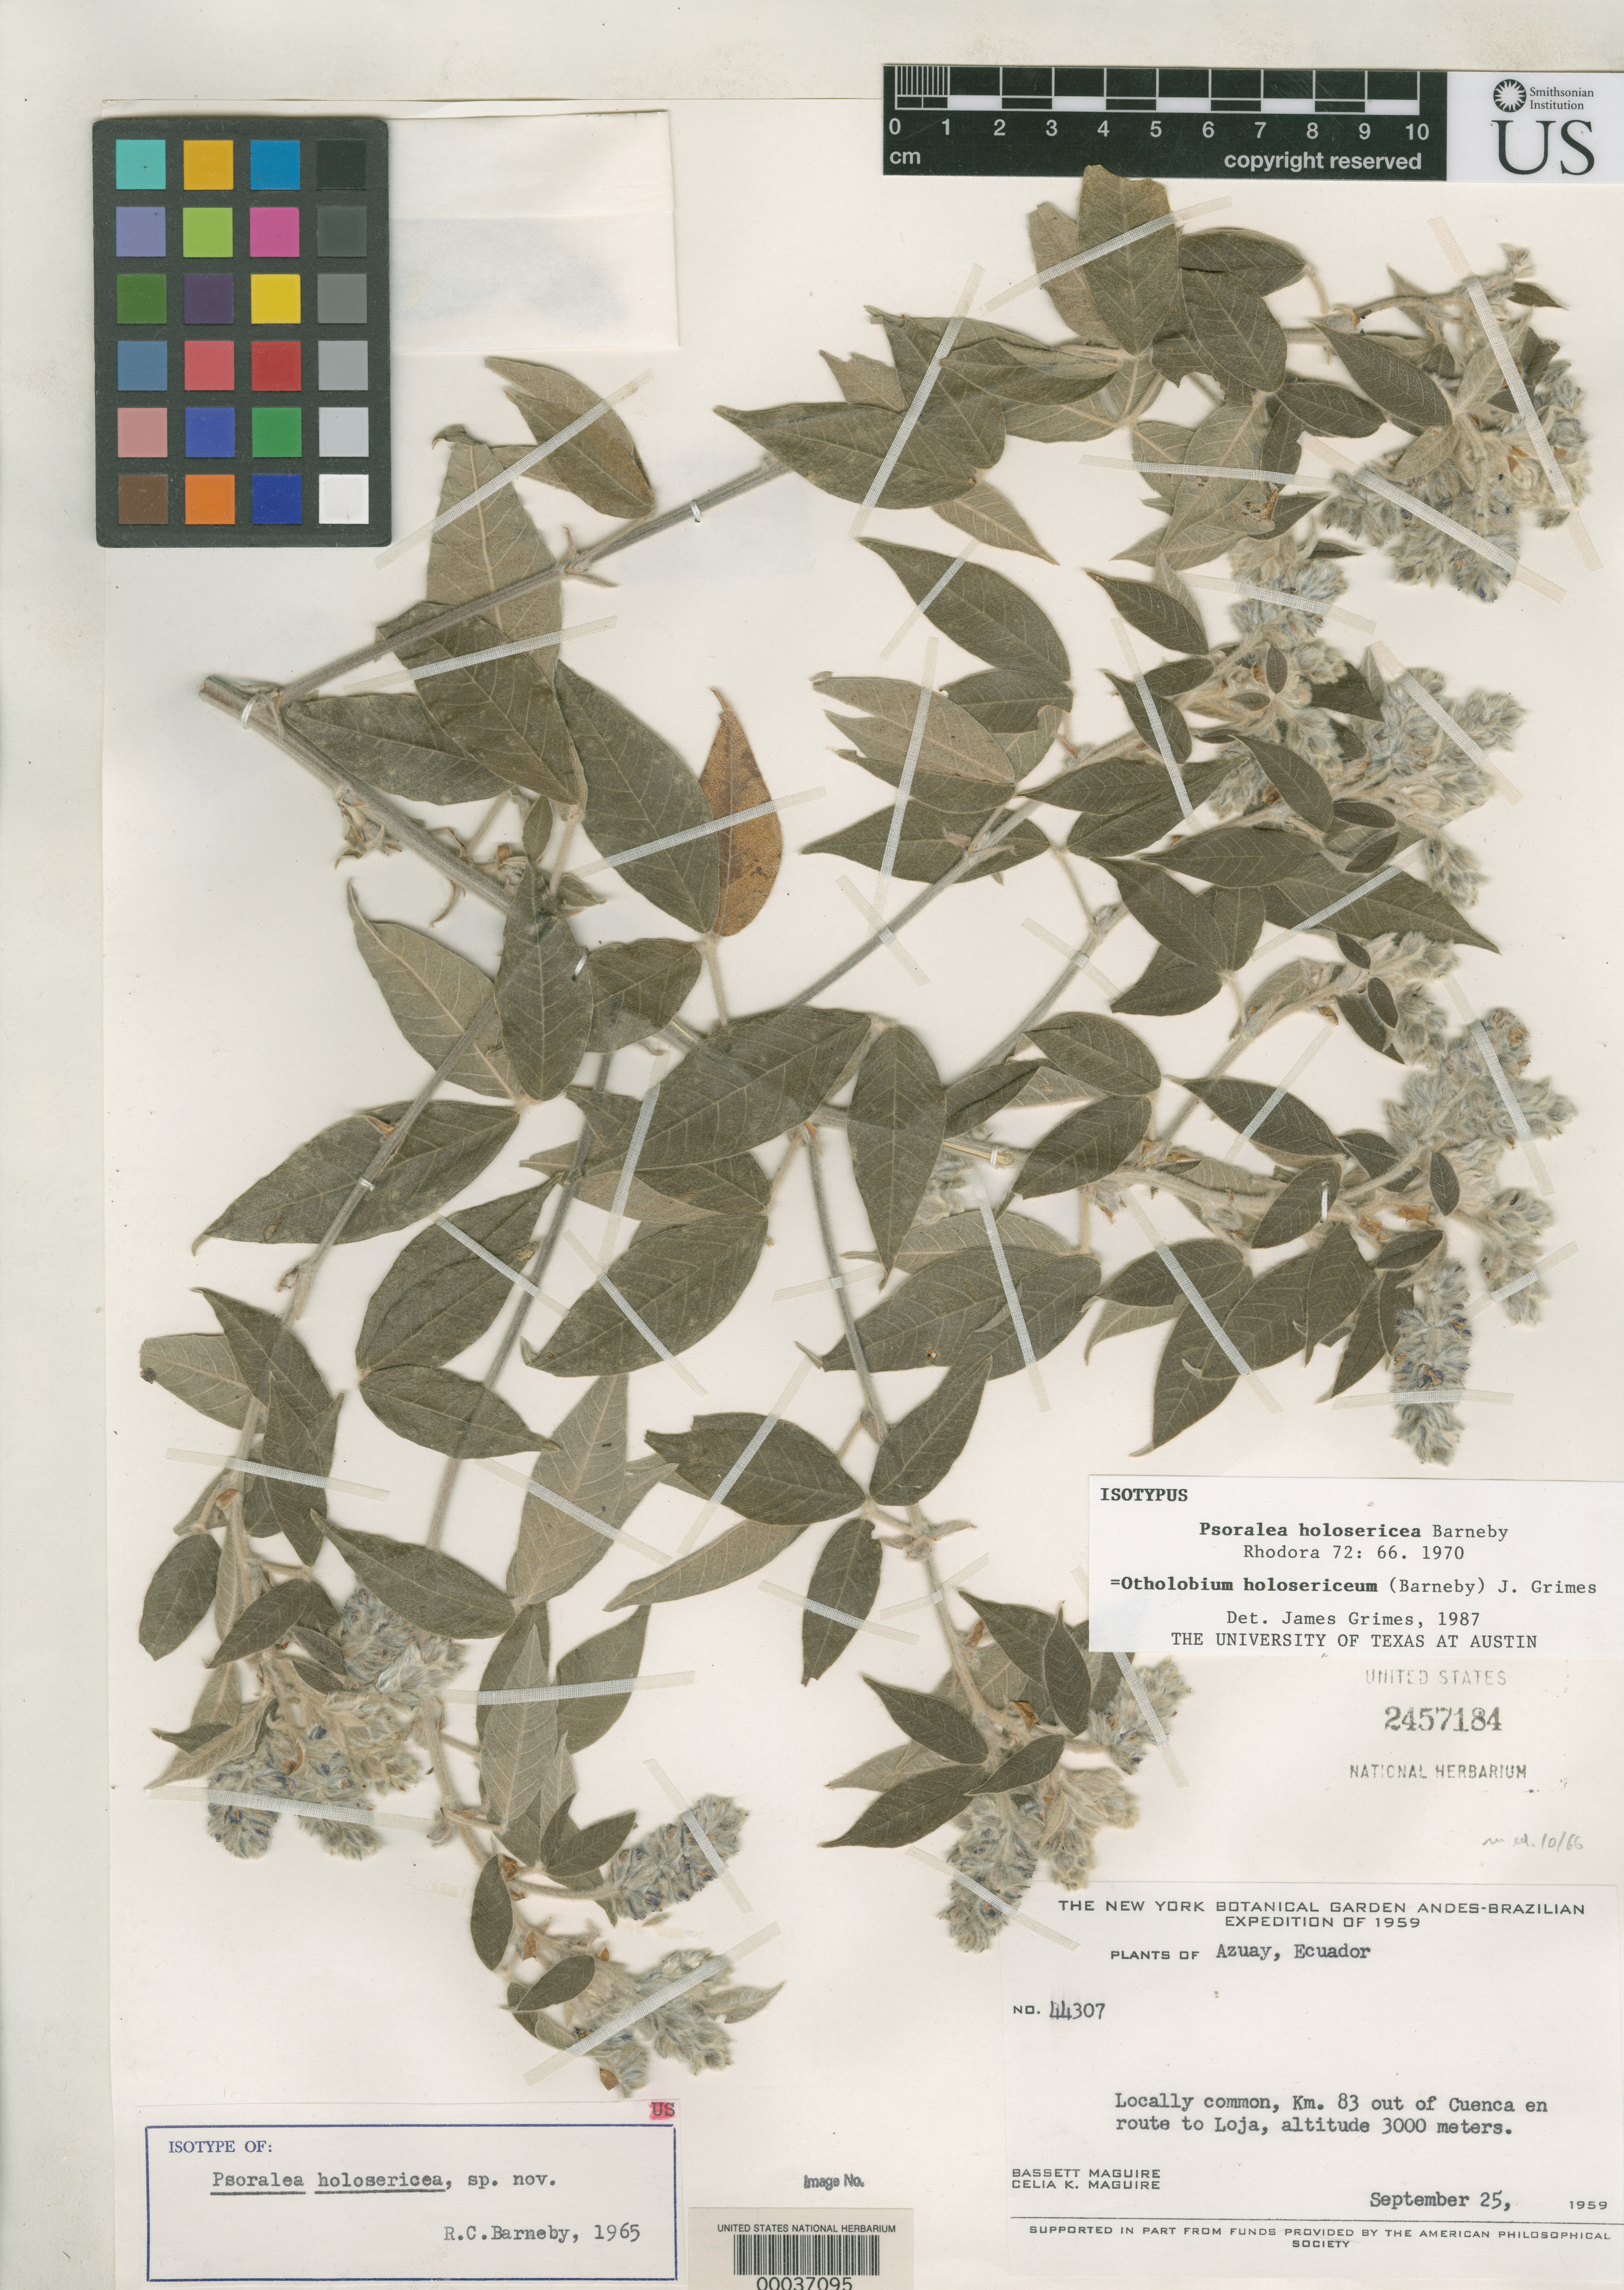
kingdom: Plantae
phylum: Tracheophyta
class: Magnoliopsida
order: Fabales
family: Fabaceae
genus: Psoralea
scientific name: Psoralea holosericea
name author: Barneby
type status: Isotype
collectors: B. Maguire & C. K. Maguire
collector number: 44307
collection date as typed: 25 Sep 1959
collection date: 1959-09-25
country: Ecuador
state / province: Azuay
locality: Km. 83 out of Cuenca enroute to Loja.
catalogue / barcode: US 2457184